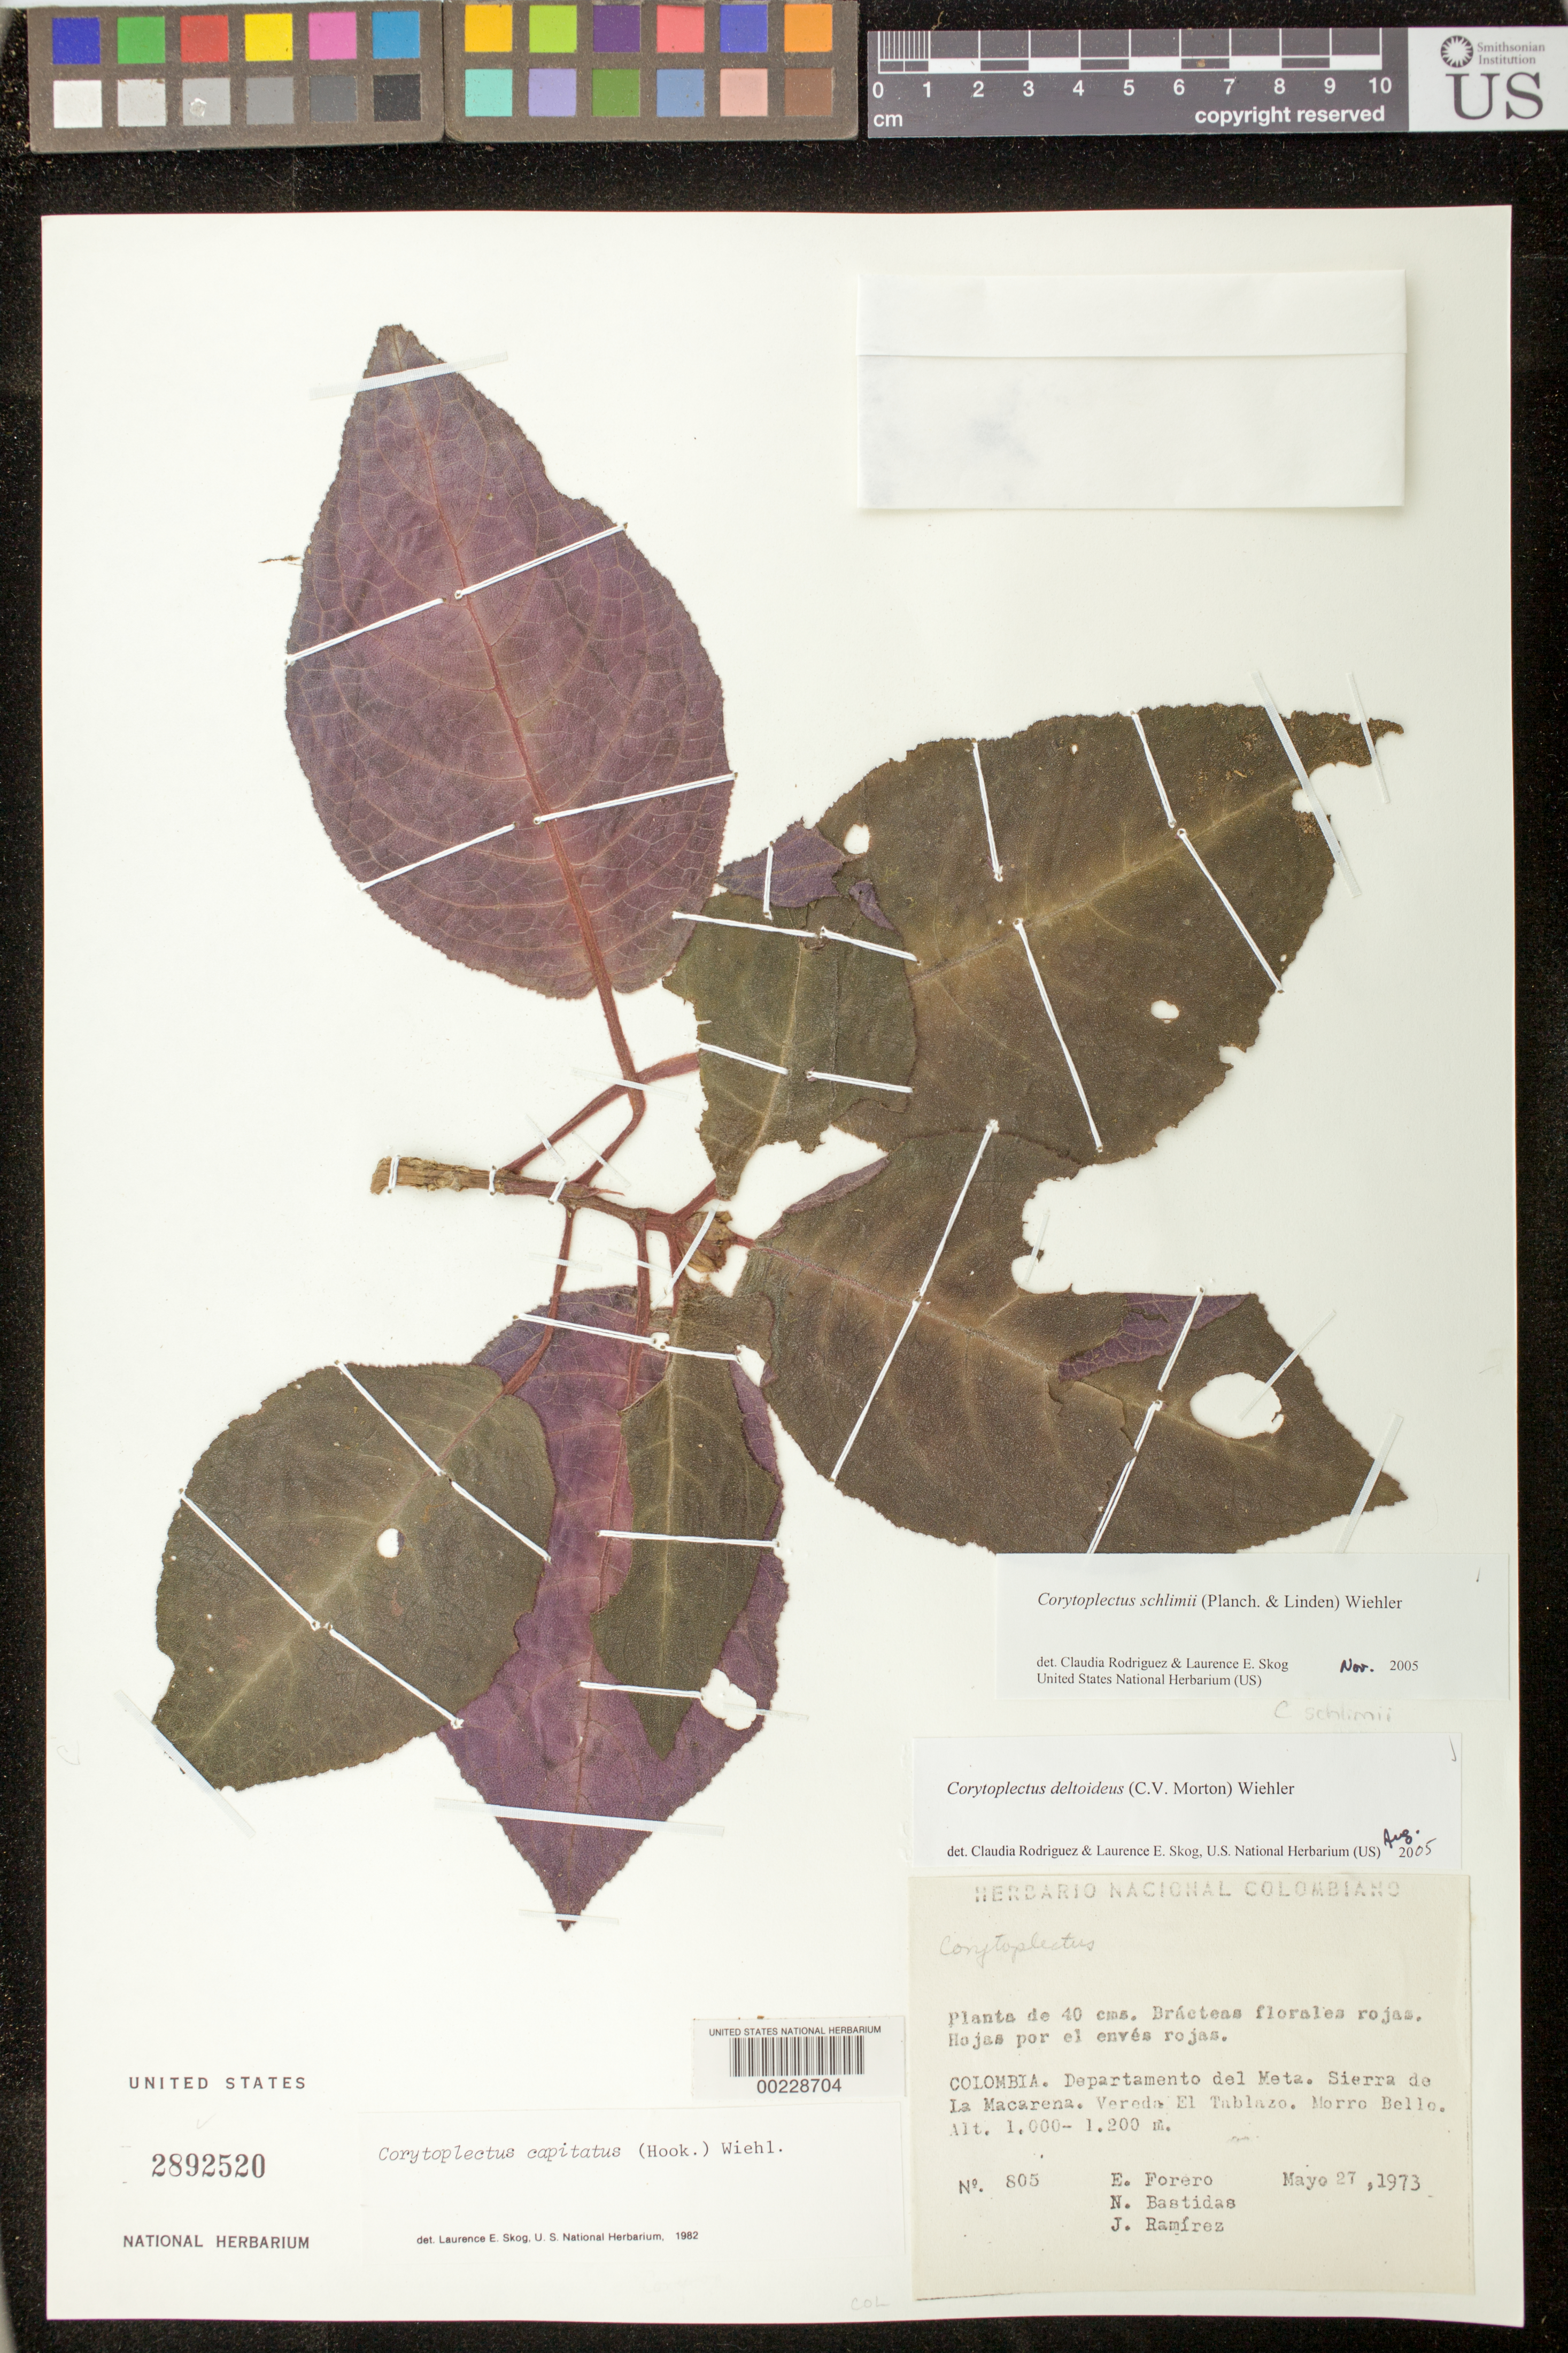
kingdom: Plantae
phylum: Tracheophyta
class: Magnoliopsida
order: Lamiales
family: Gesneriaceae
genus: Corytoplectus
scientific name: Corytoplectus schlimii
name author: (Planch. & Linden) Wiehler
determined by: Rodríguez-Flores, C. I.; Skog, L. E.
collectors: E. Forero, N. Bastidas & J. Ramirez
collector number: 805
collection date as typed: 27 May 1973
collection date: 1973-05-27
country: Colombia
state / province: Meta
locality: Sierra de La Macarena, vereda El Tablazo, Morro Bello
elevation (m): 1000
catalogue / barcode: US 2892520